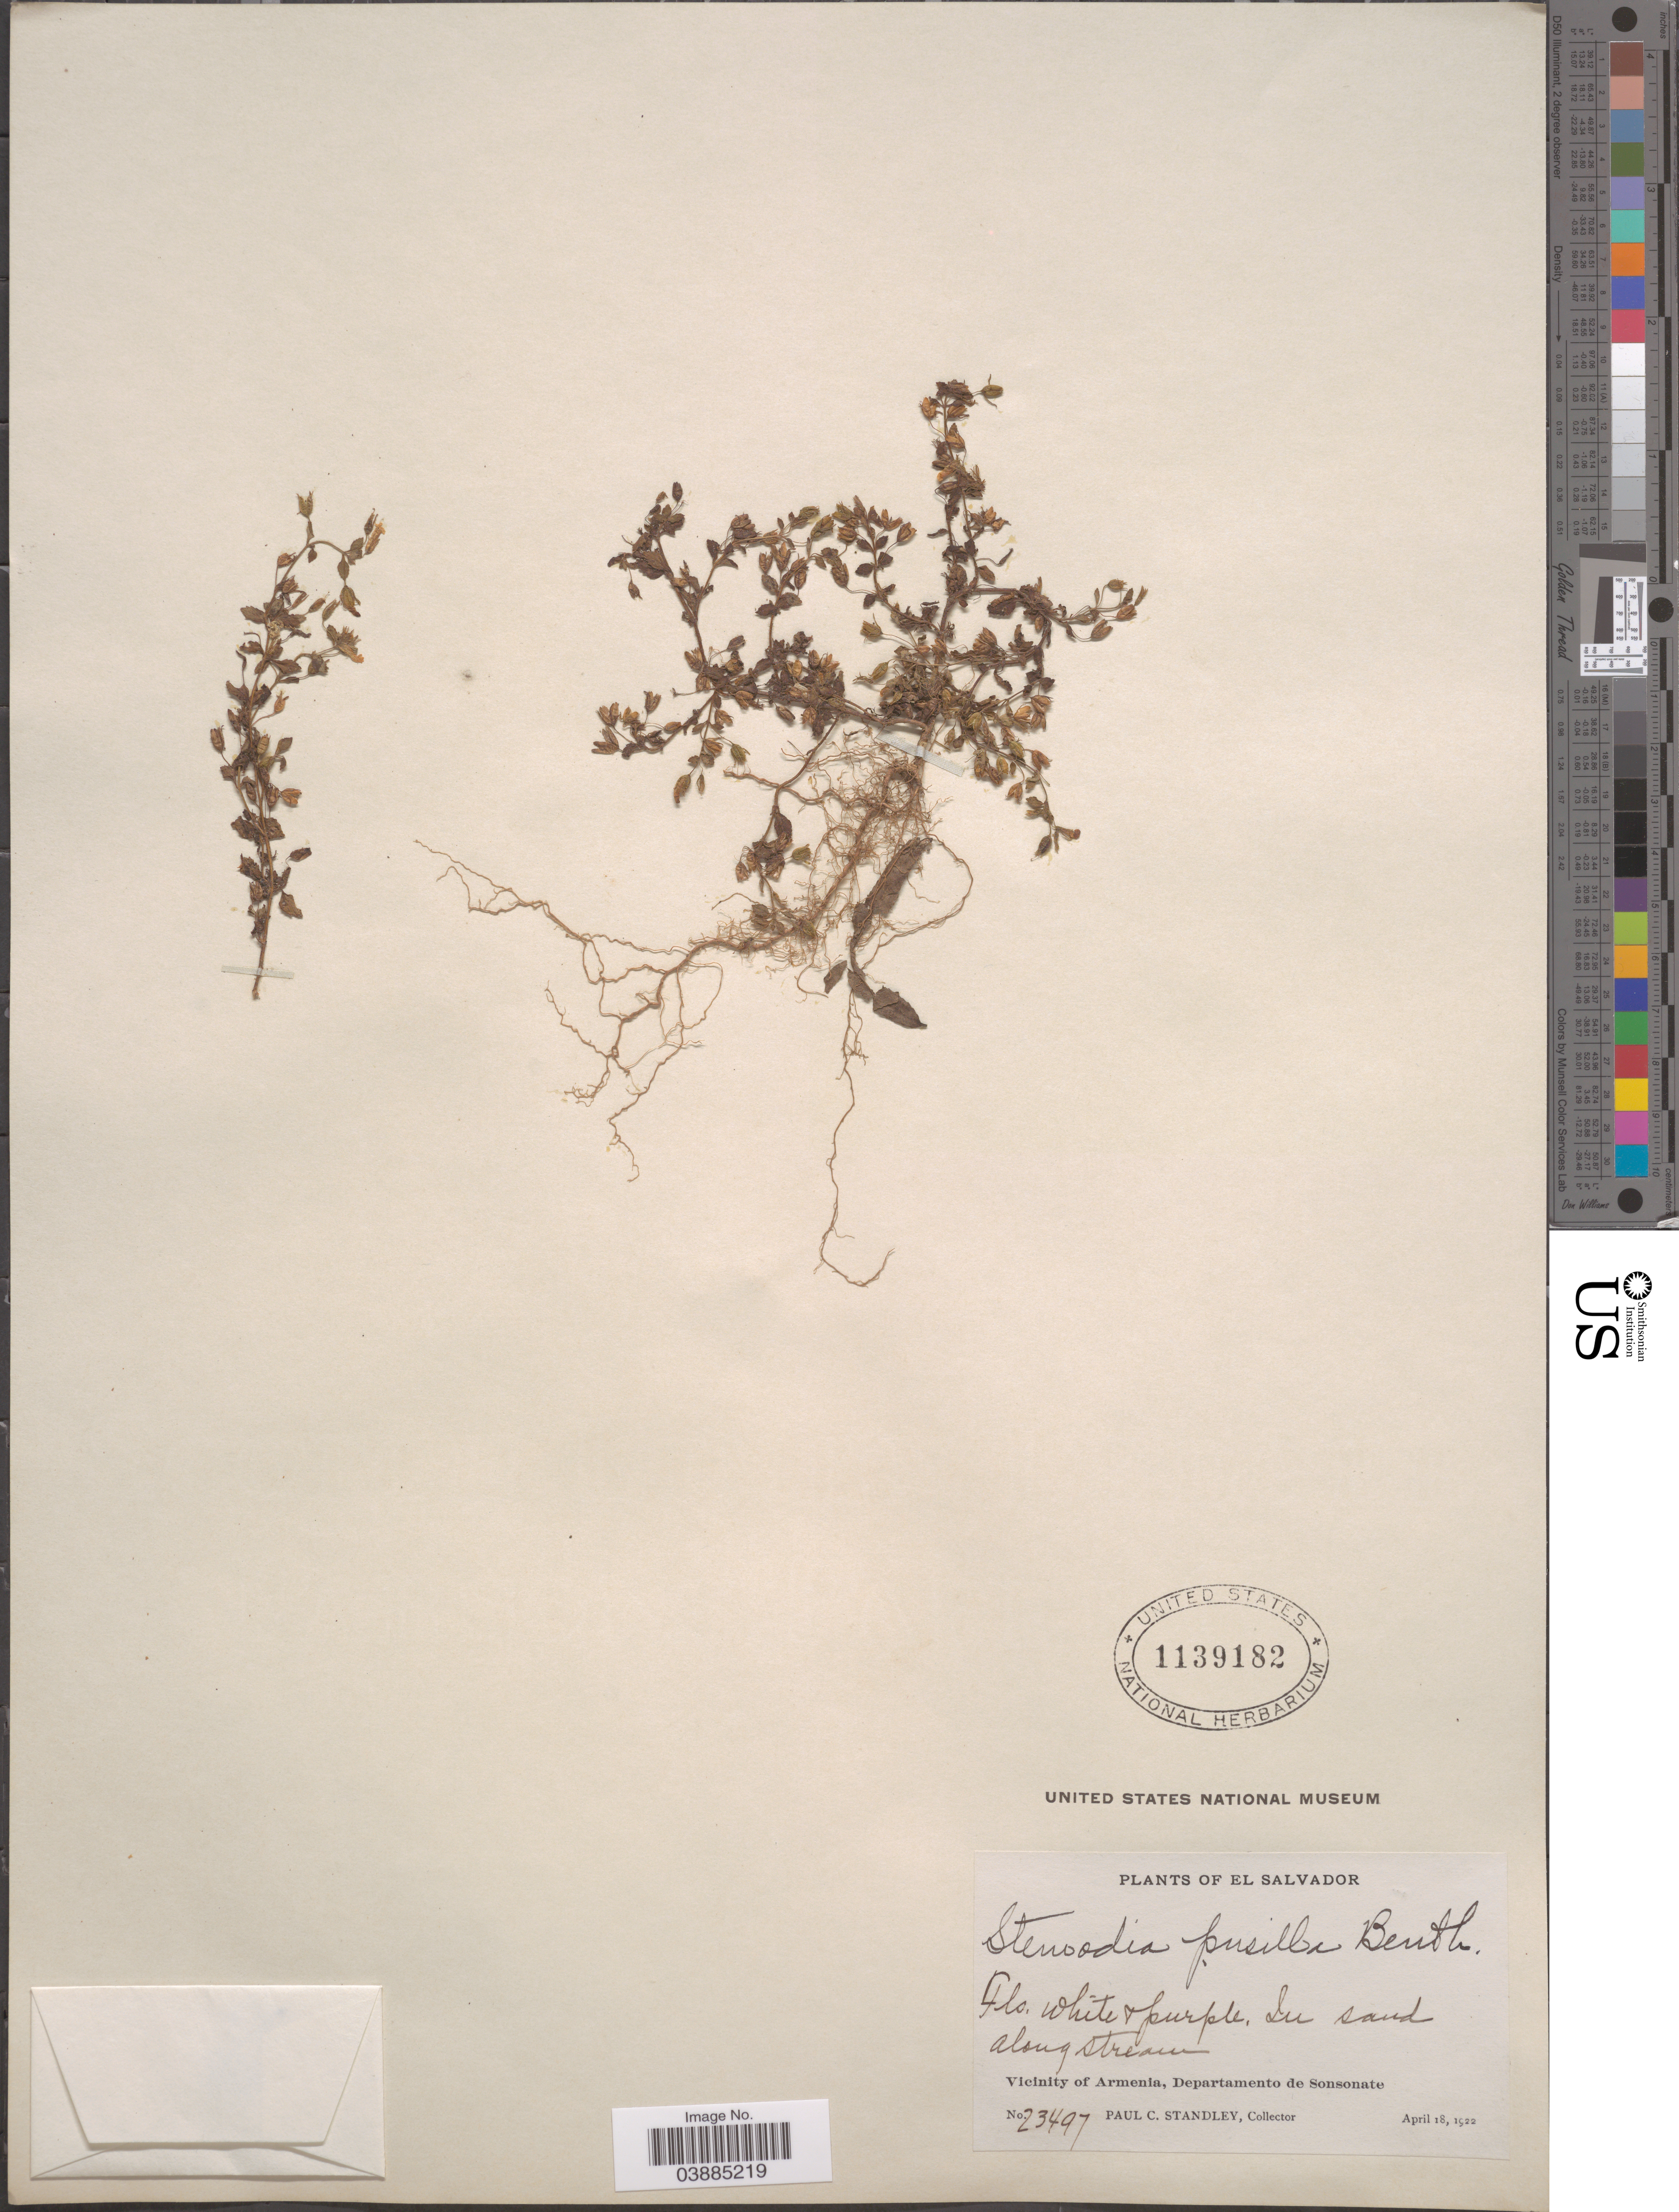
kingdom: Plantae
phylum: Tracheophyta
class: Magnoliopsida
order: Lamiales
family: Plantaginaceae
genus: Stemodia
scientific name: Stemodia pusilla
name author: Benth.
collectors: P. C. Standley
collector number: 23497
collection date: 1922-04-18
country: El Salvador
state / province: Sonsonate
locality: Vicinity of Armenia, Departamento de Sonsonate.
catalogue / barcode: US 1139182